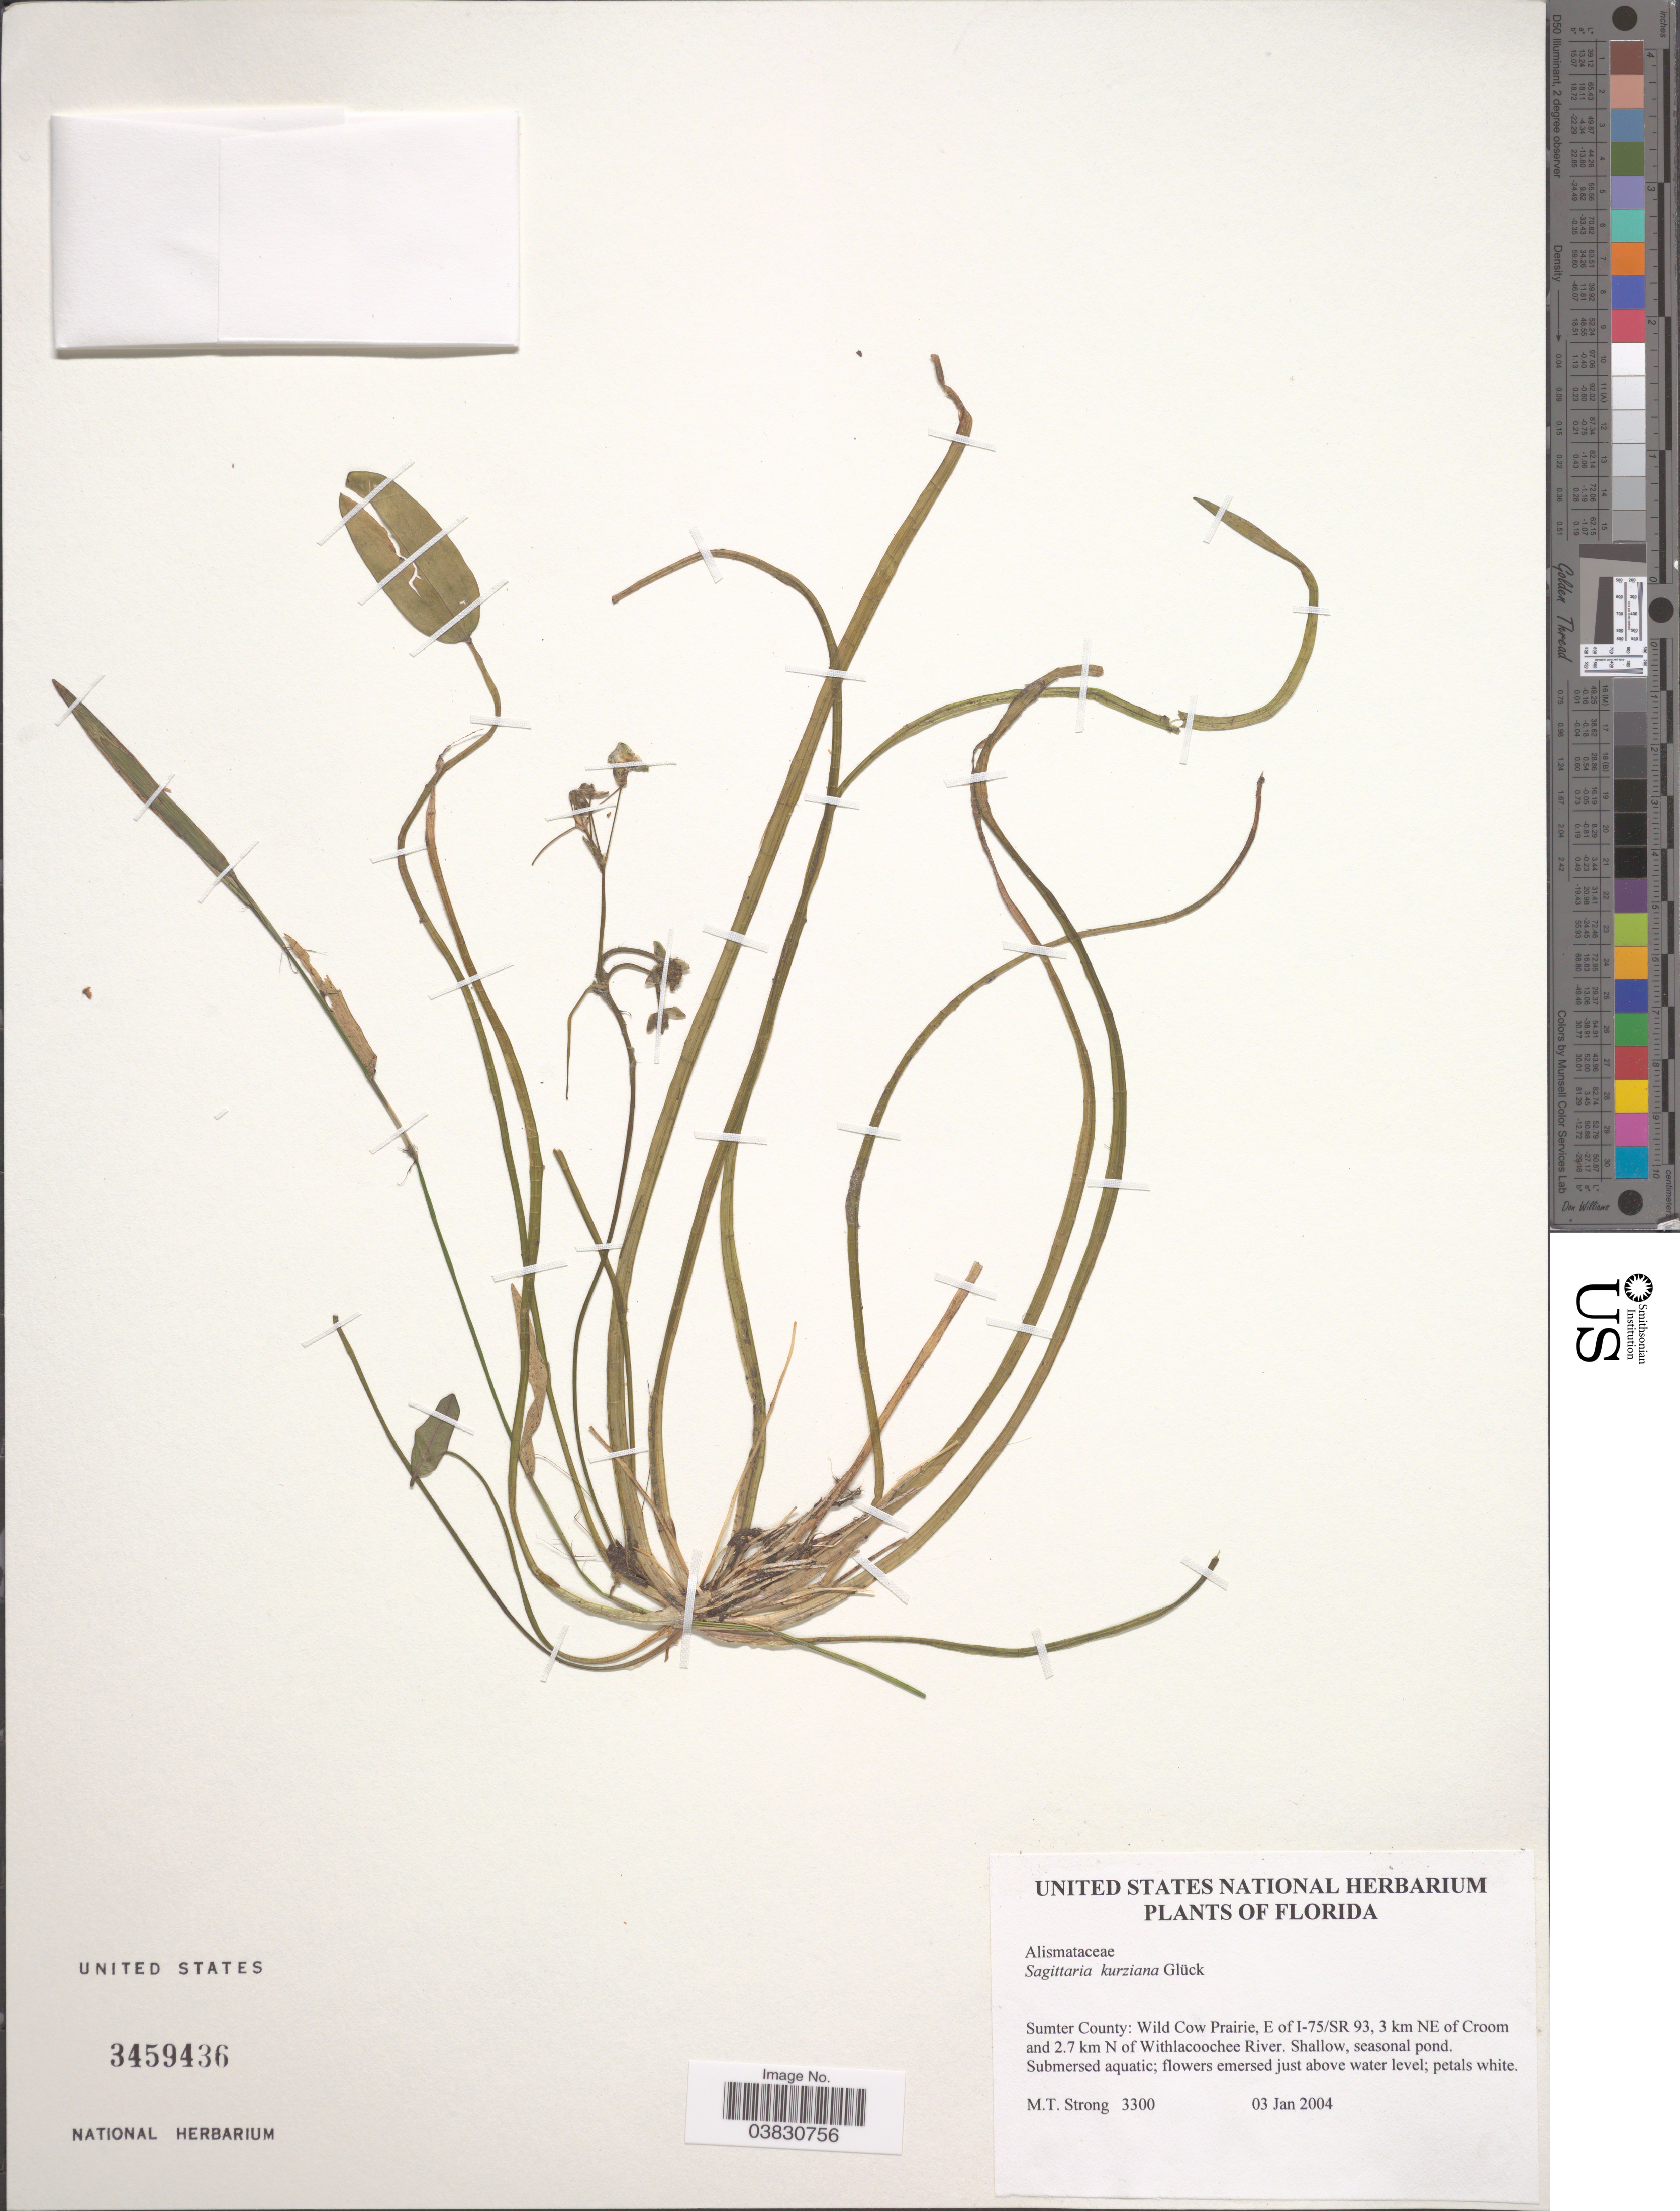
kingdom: Plantae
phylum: Tracheophyta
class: Liliopsida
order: Alismatales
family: Alismataceae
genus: Sagittaria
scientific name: Sagittaria subulata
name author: (L.) Buchenau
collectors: M. T. Strong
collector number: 3300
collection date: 2004-01-03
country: United States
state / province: Florida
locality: Sumter County: Wild Cow Prairie, E of I-75/SR 93, 3 km NE of Croom and 2.7 km N of Withlacoochee River.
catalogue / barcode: US 3459436